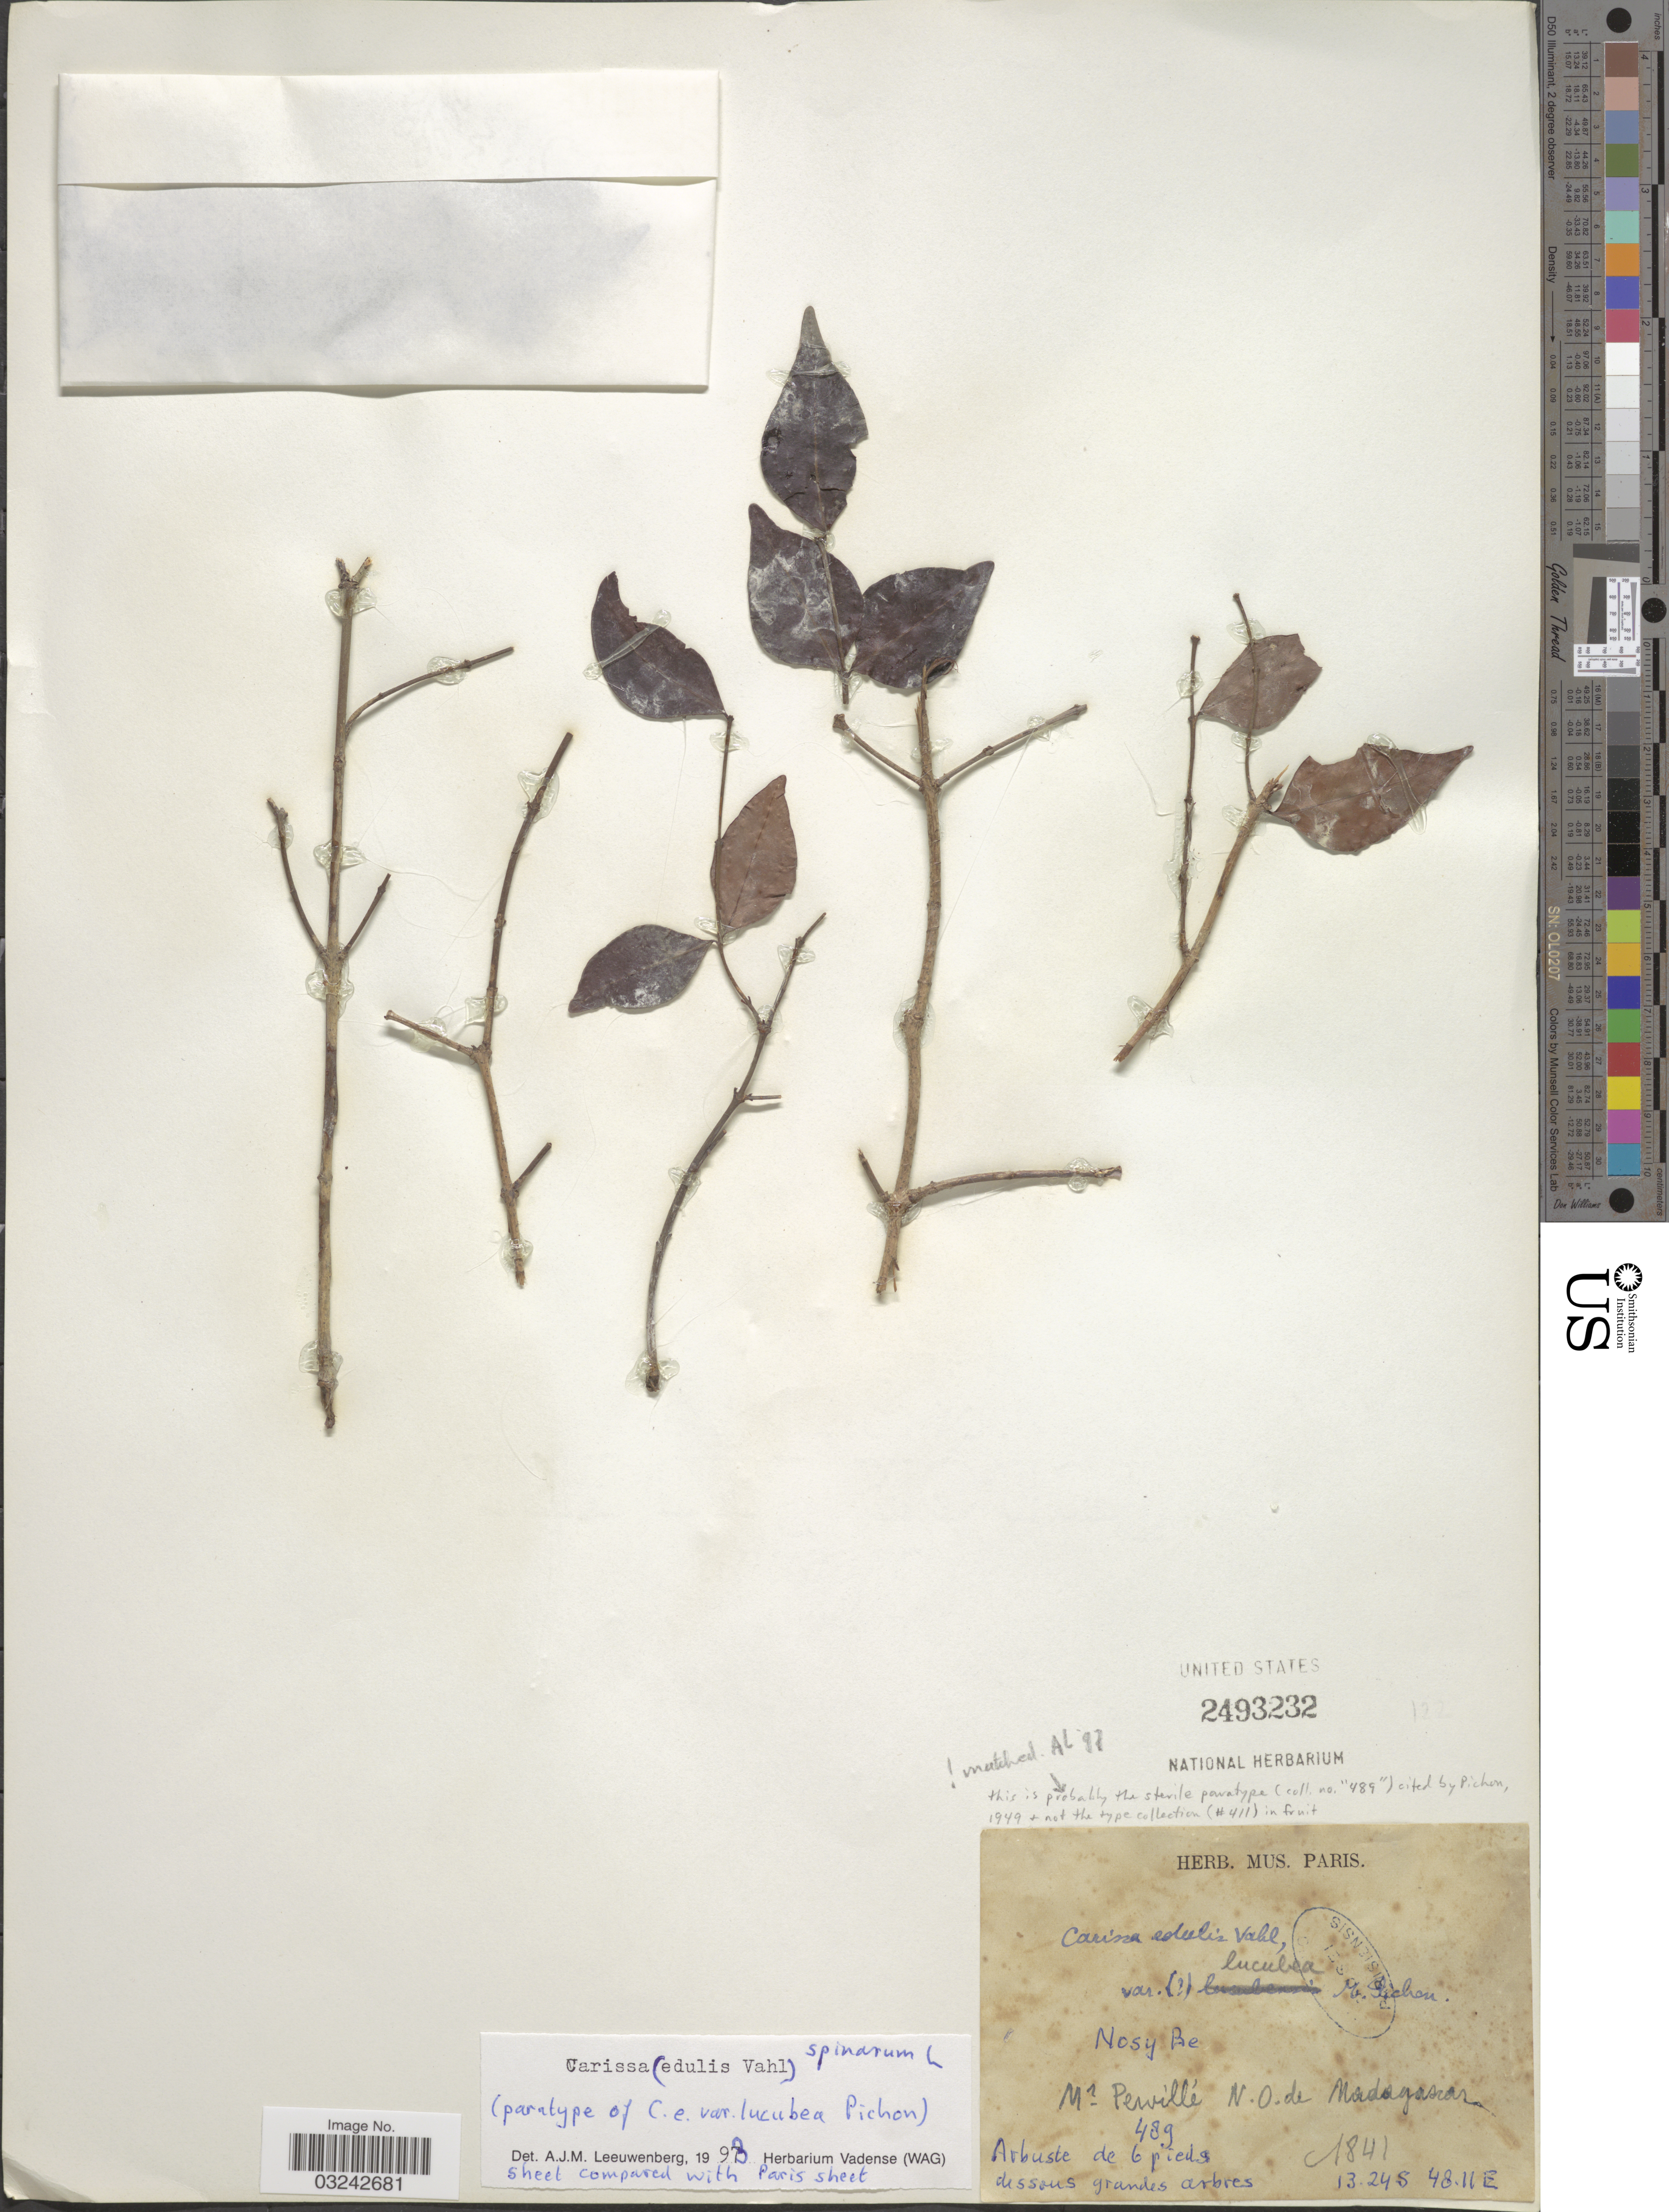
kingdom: Plantae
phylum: Tracheophyta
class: Magnoliopsida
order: Gentianales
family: Apocynaceae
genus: Carissa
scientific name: Carissa spinarum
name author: L.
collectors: Mr. Perville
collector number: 489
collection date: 1841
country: Madagascar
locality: N.O. de Madagascar. Nosy Be.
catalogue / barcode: US 2493232